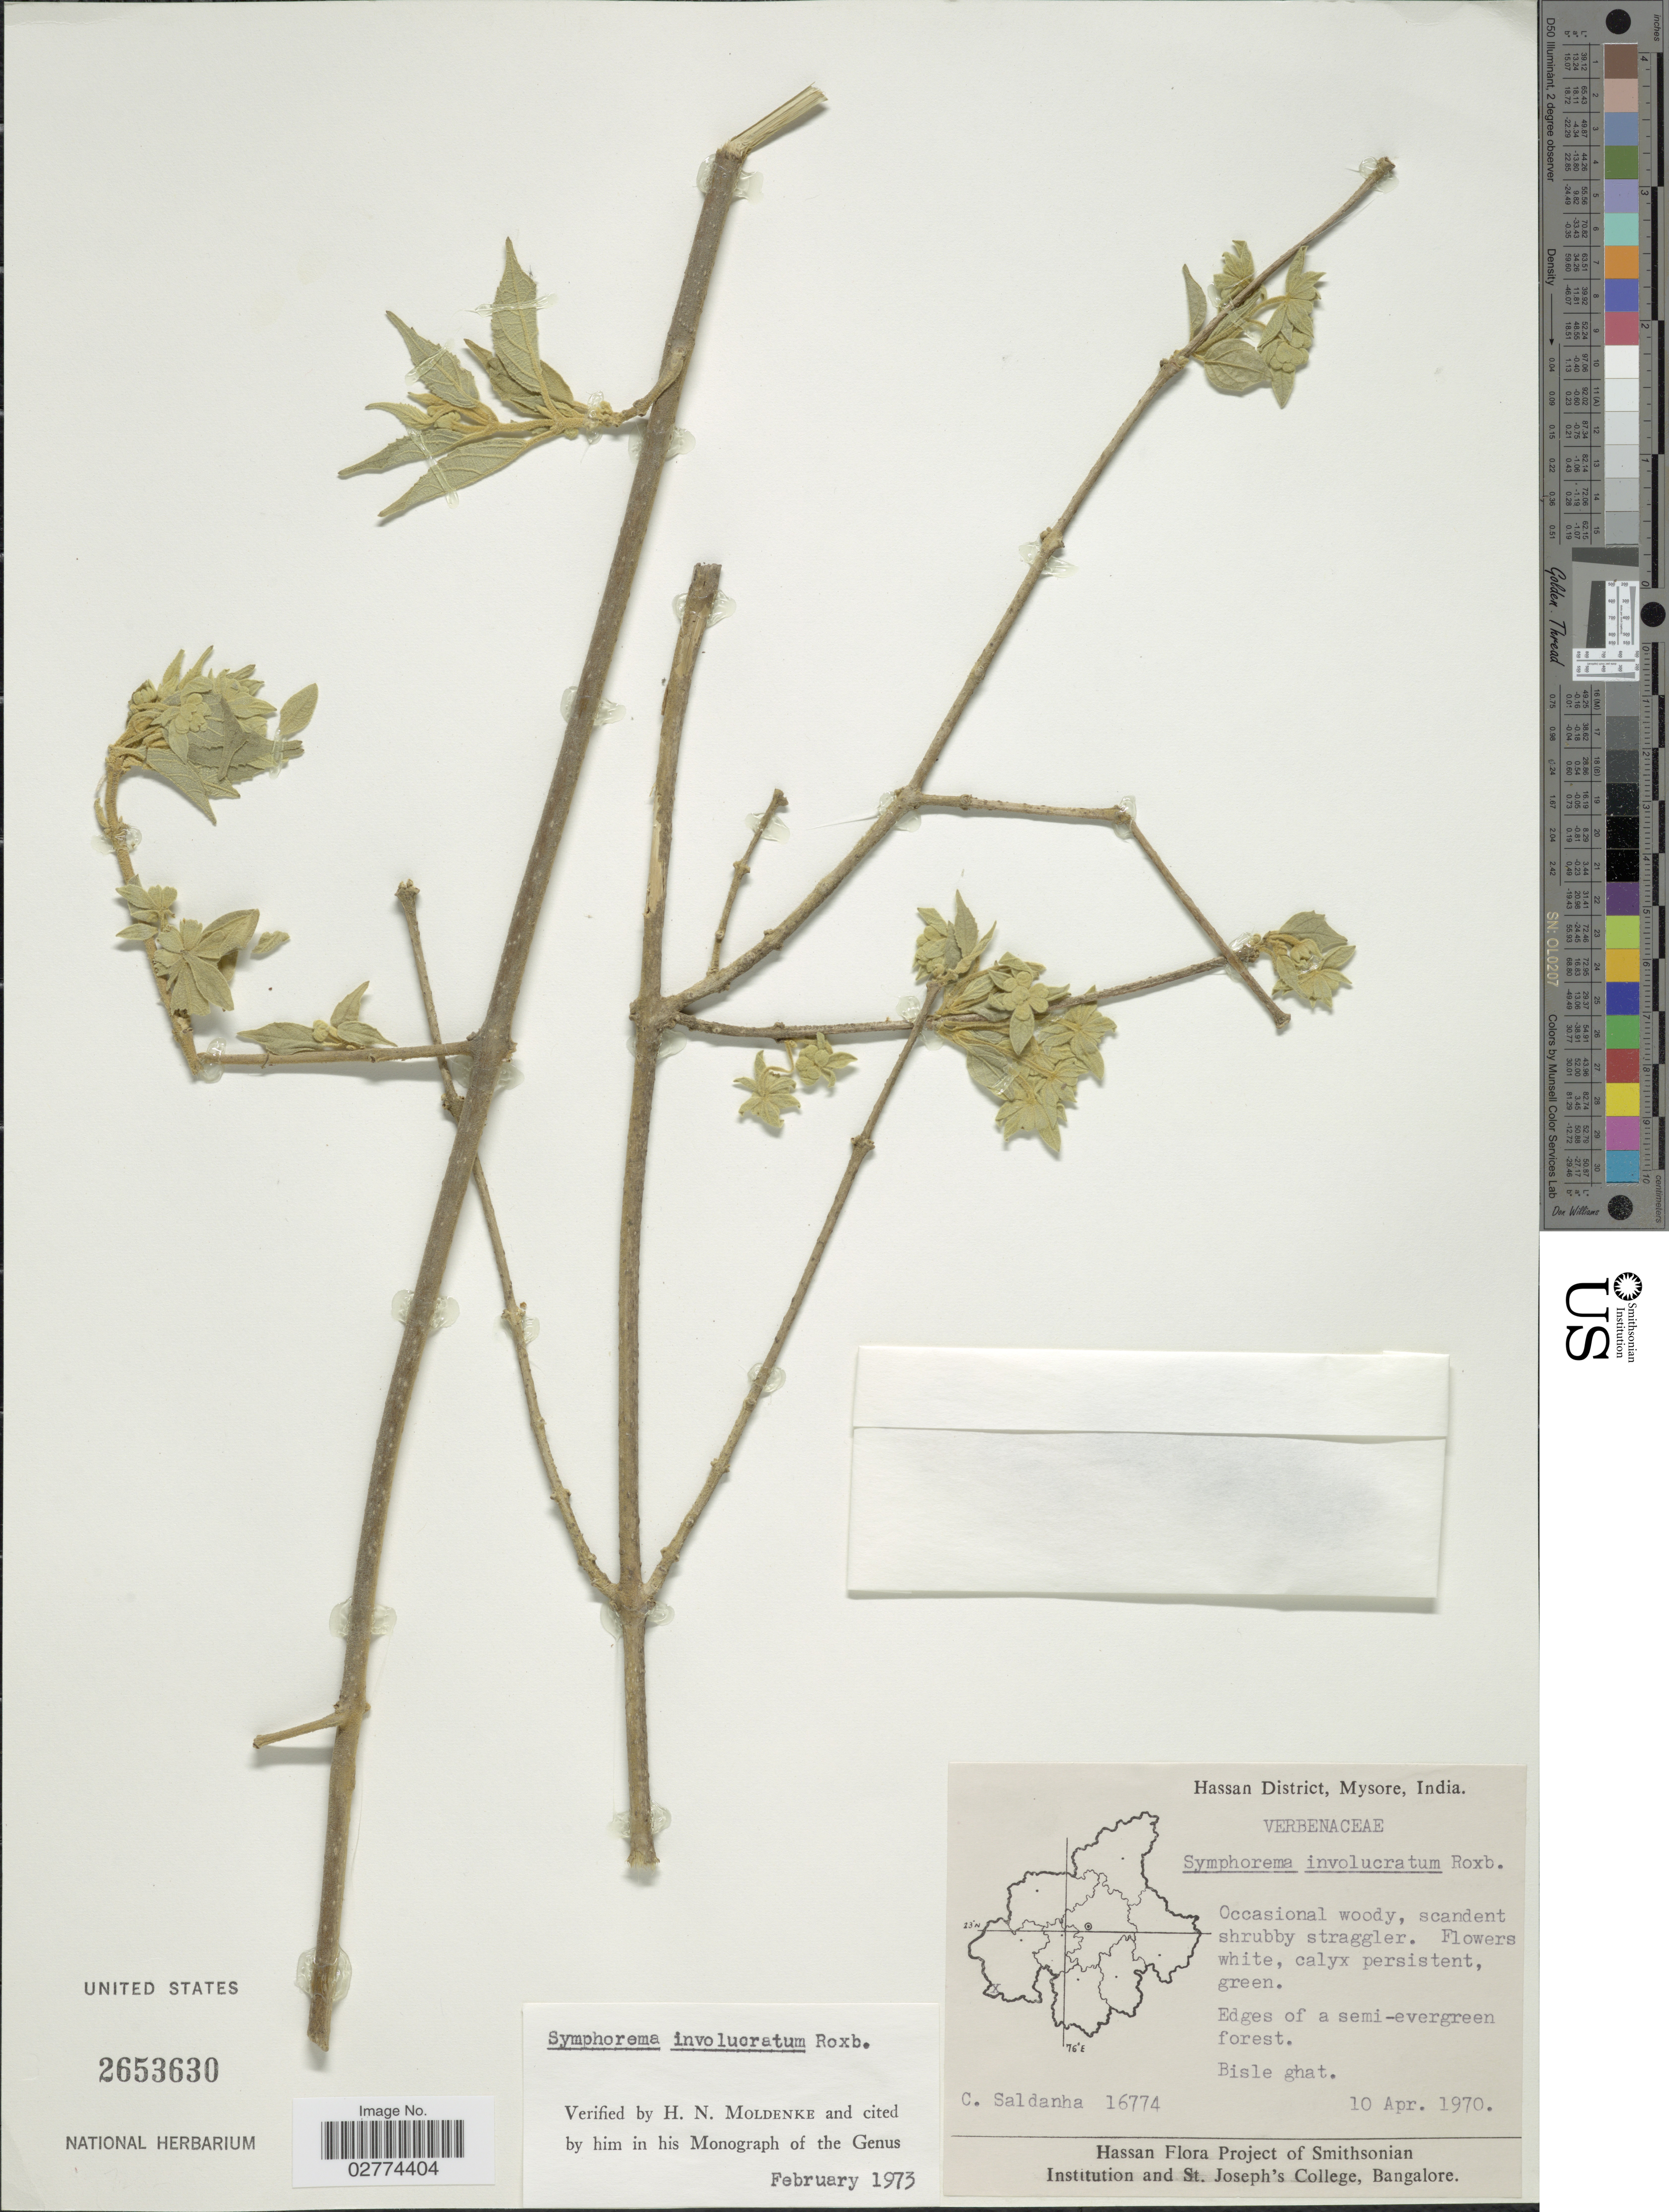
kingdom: Plantae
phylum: Tracheophyta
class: Magnoliopsida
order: Lamiales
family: Lamiaceae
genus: Symphorema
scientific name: Symphorema involucrata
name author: Roxb.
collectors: C. Saldanha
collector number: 16774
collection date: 1970-04-10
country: India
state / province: Karnataka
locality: Hassan District, Mysore. Bisle ghat.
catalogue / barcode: US 2653630